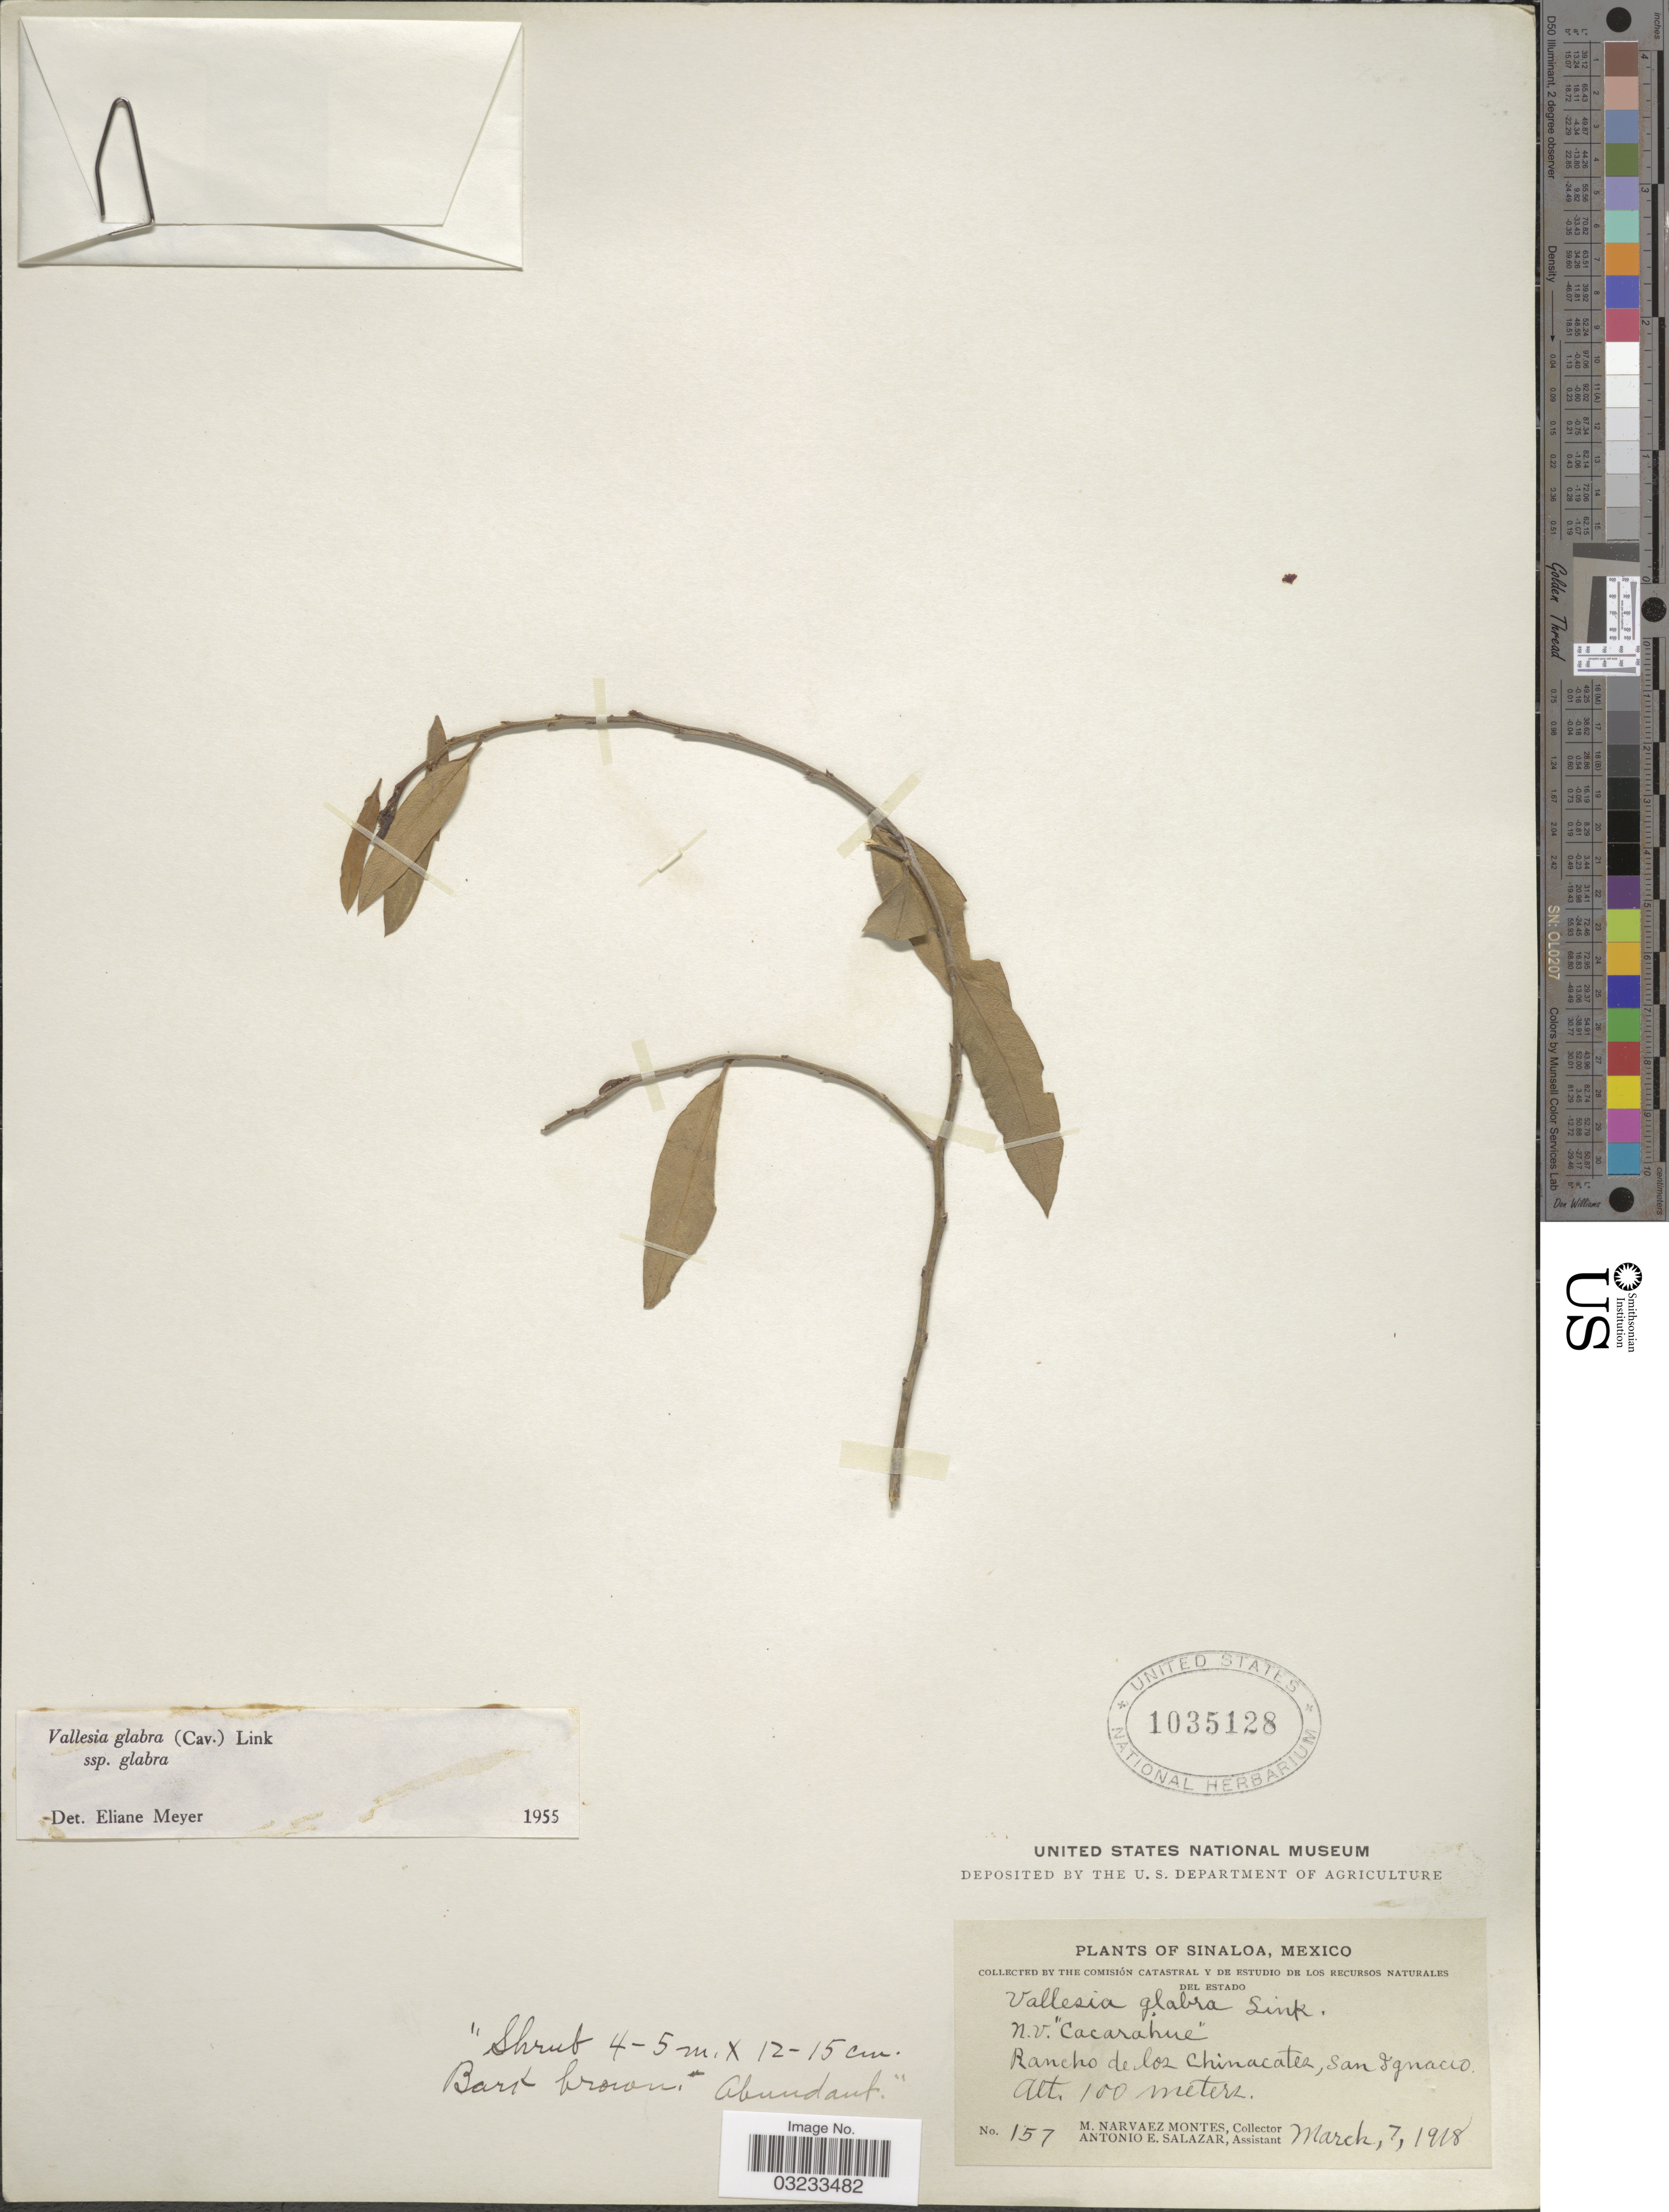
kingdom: Plantae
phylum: Tracheophyta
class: Magnoliopsida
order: Gentianales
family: Apocynaceae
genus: Vallesia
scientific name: Vallesia glabra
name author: (Cav.) Link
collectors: M. Narvaez-Montes & A. E. Salazar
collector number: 157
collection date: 1918-03-07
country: Mexico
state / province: Sinaloa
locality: Rancho de los Chinacatez, San Ignacio.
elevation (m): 100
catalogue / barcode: US 1035128